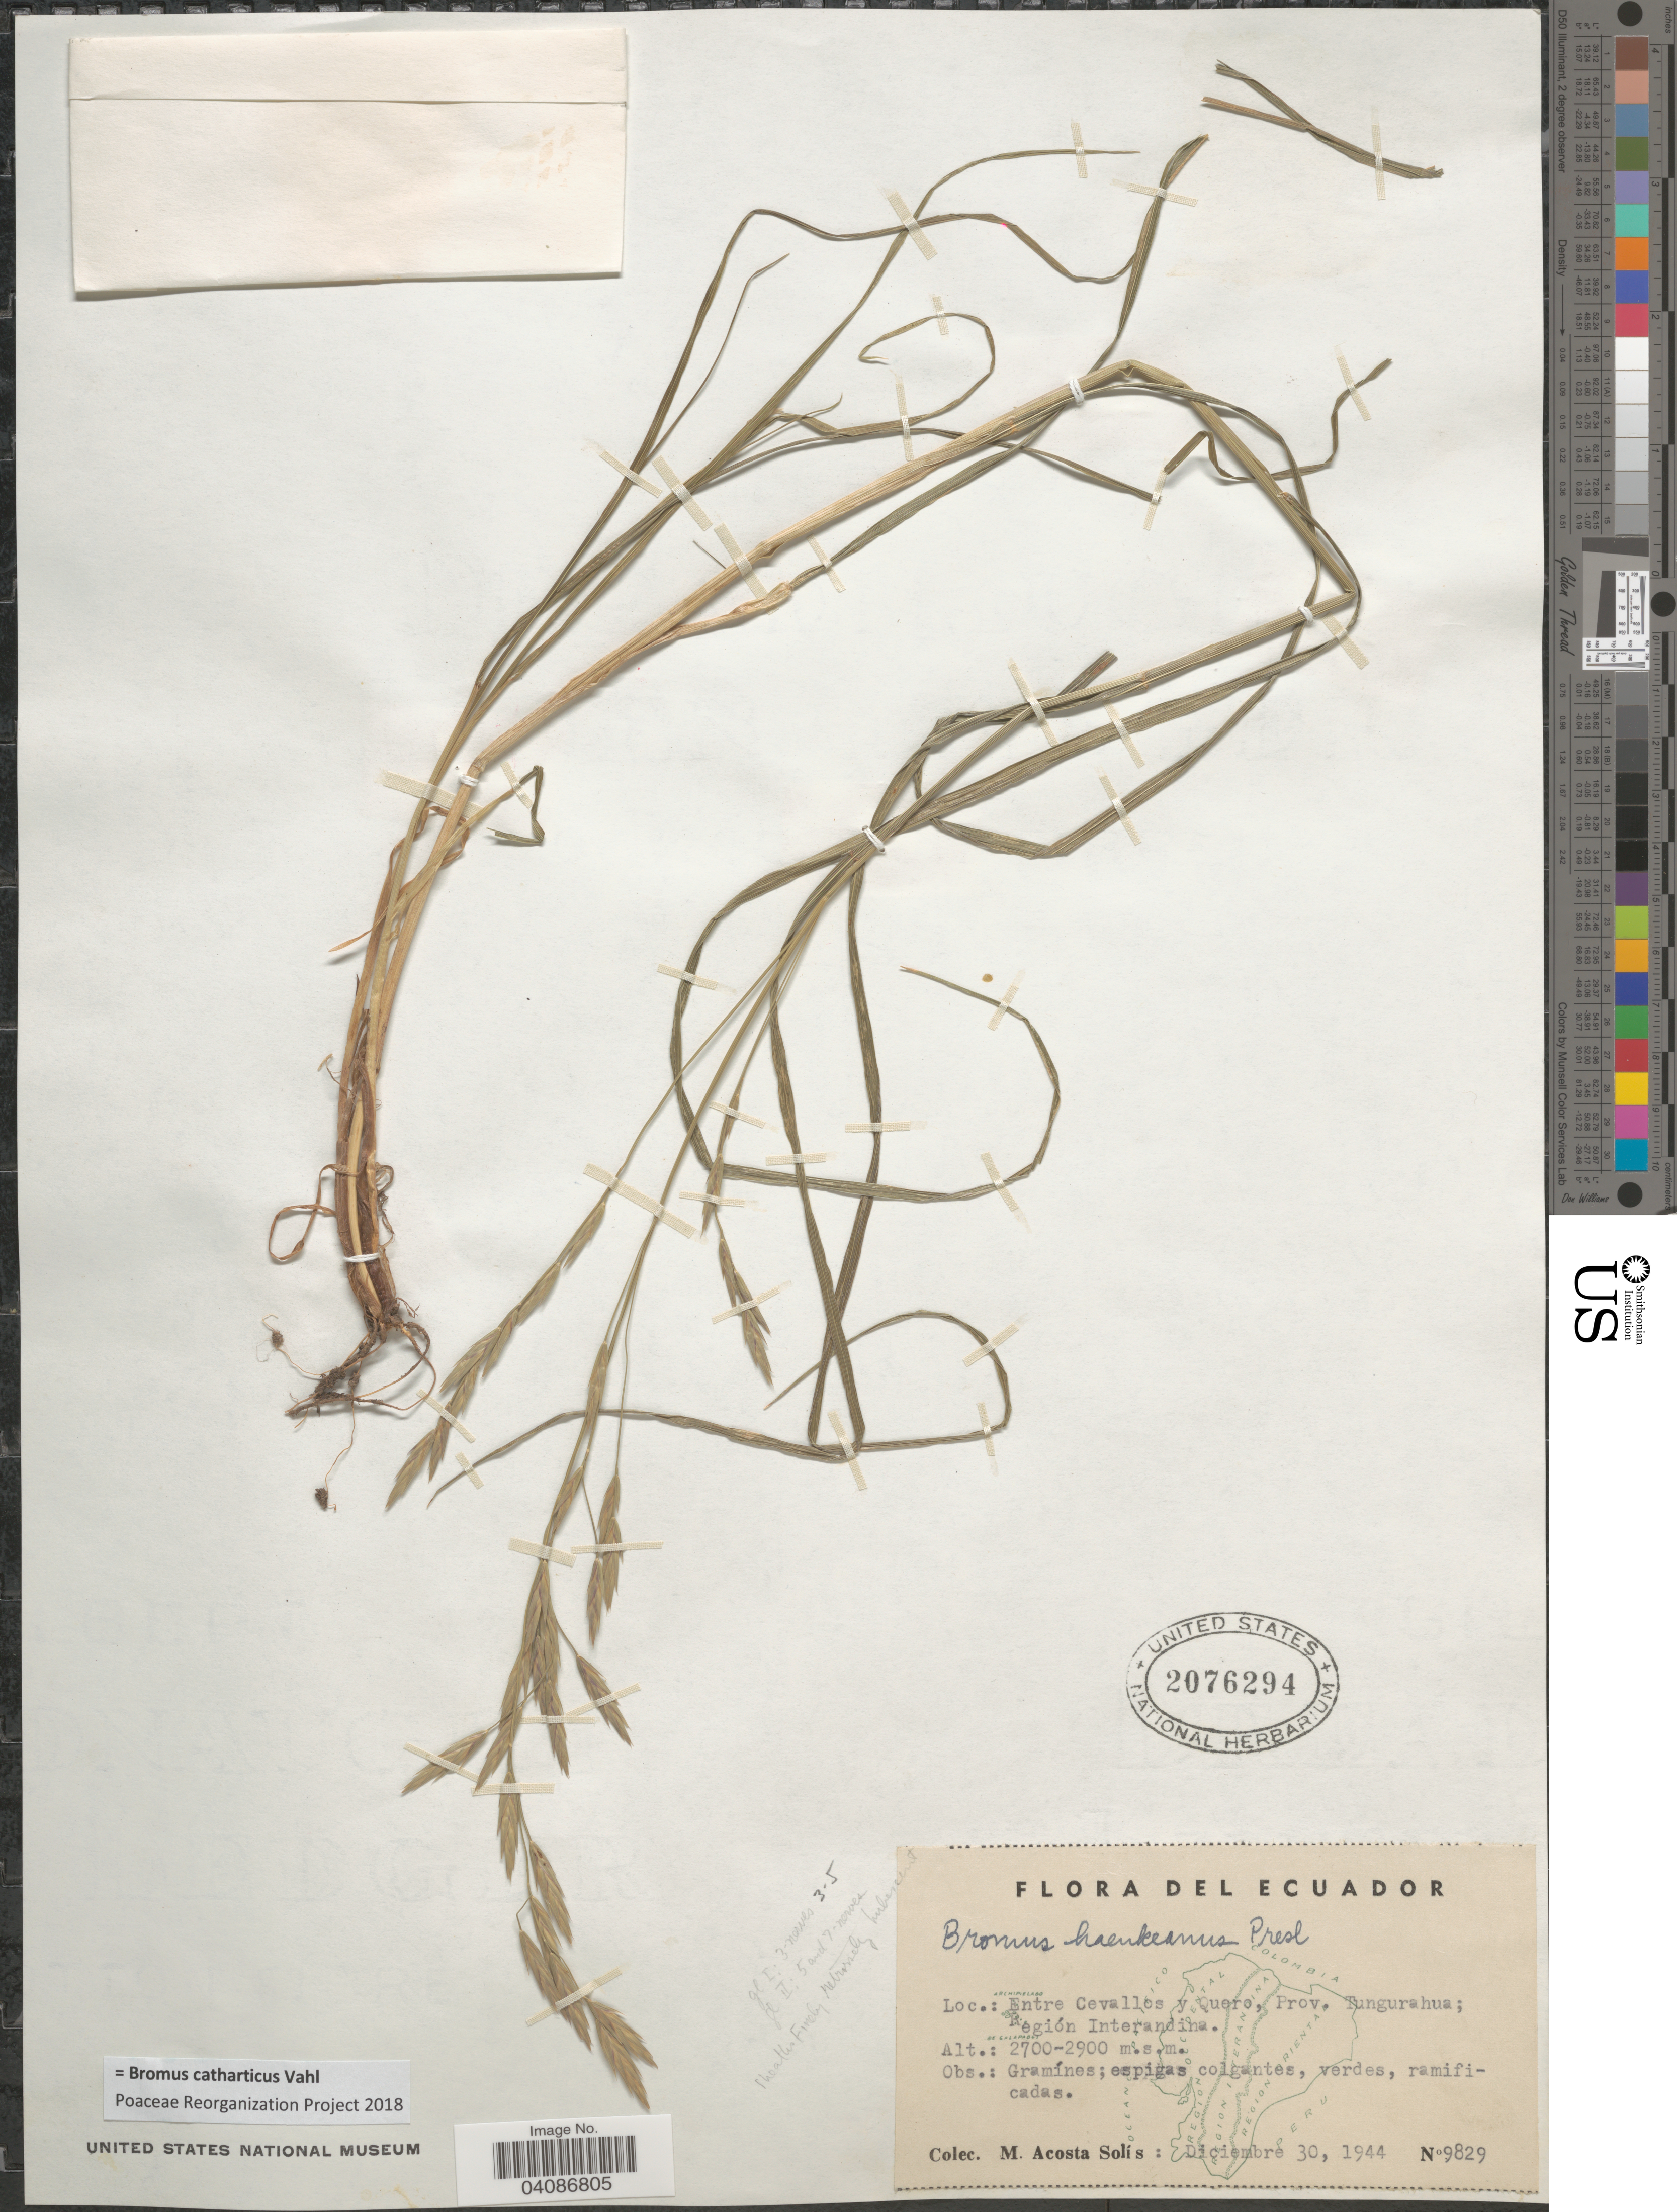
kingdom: Plantae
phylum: Tracheophyta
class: Liliopsida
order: Poales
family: Poaceae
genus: Bromus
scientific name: Bromus catharticus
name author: Vahl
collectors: M. Acosta Solis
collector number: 9829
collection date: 1944-12-30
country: Ecuador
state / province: Tungurahua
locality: Entre Cevallos y Quero; Región Interandina.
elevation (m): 2700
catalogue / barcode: US 2076294